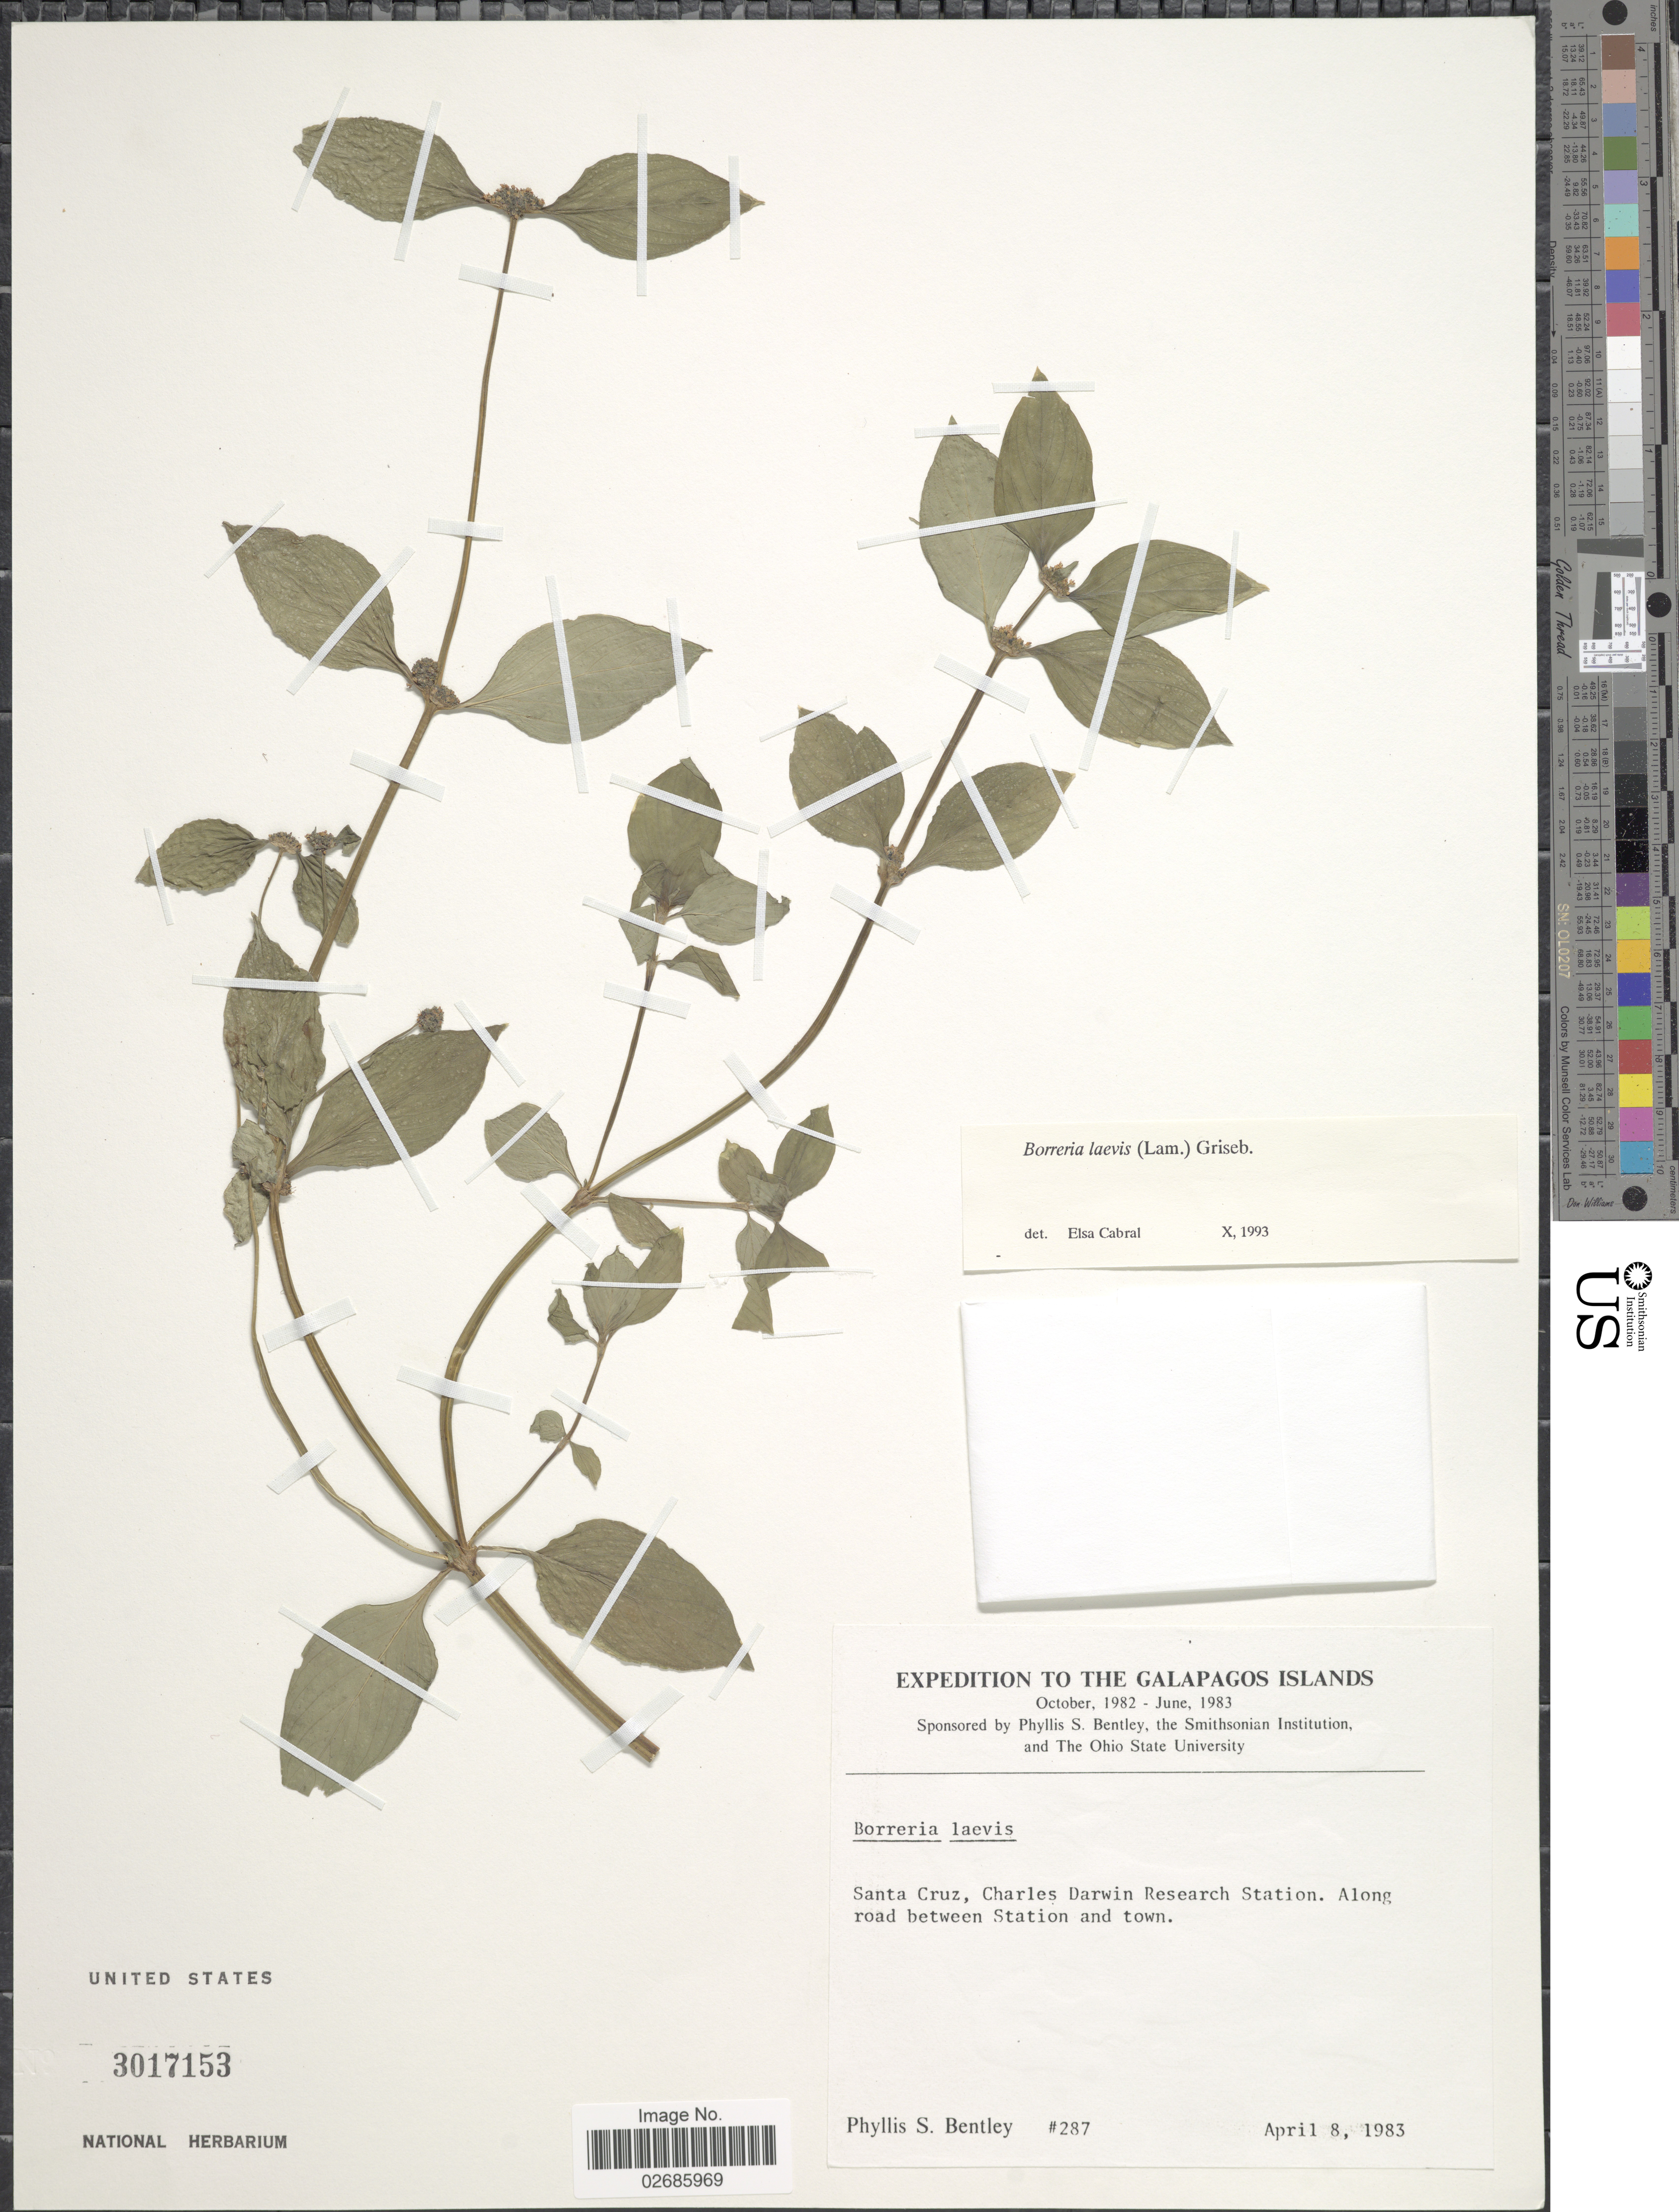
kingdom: Plantae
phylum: Tracheophyta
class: Magnoliopsida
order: Gentianales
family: Rubiaceae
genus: Borreria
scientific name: Borreria assurgens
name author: (Ruiz & Pav.) Griseb.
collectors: P. S. Bentley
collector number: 287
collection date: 1983-04-08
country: Ecuador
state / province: Colón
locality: The Galapagos Islands, Santa Cruz, Charles Darwin Research Station. Along road between Station and town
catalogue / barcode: US 3017153